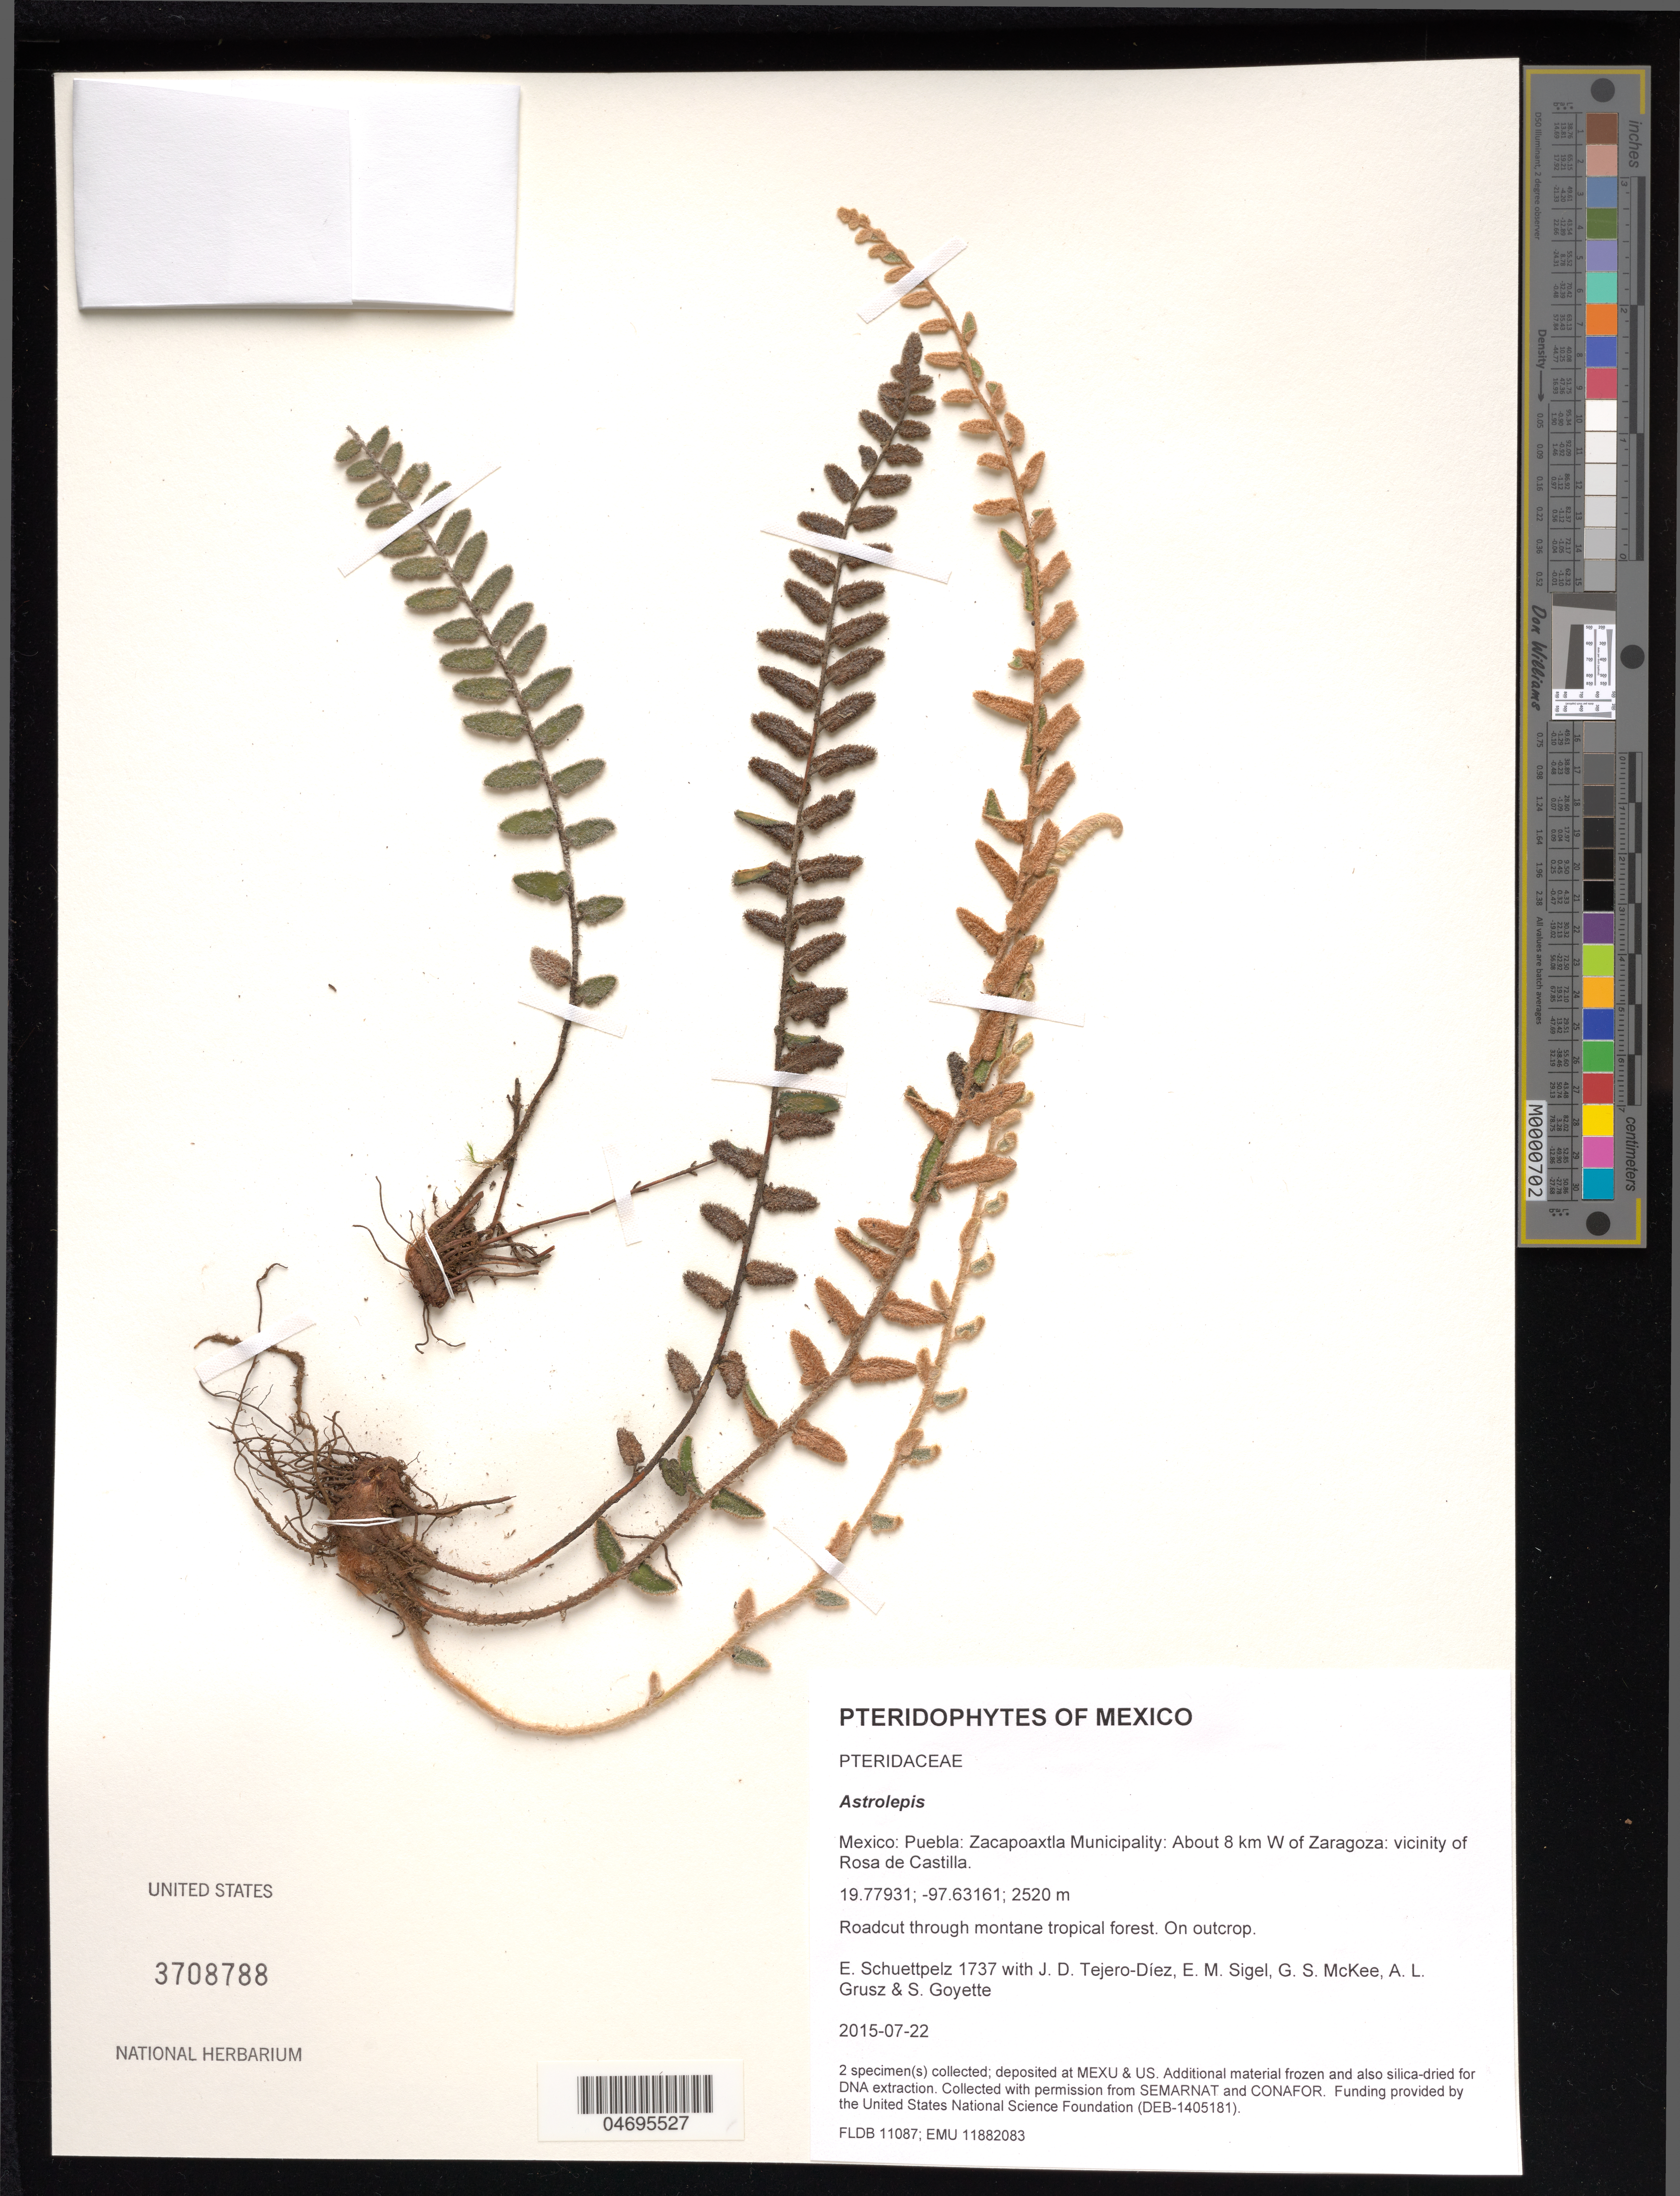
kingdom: Plantae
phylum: Tracheophyta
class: Polypodiopsida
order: Polypodiales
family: Pteridaceae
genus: Astrolepis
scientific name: Astrolepis sp.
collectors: E. Schuettpelz, D. Tejero-Díez, E. M. Sigel, G. S. McKee & A. Grusz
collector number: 1737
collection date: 2015-07-22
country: Mexico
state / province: Puebla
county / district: Zacapoaxtla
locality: About 8 km W of Zaragoza: vicinity of Rosa de Castilla.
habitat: Roadcut through montane tropical forest.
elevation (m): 2520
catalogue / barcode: US 3708788